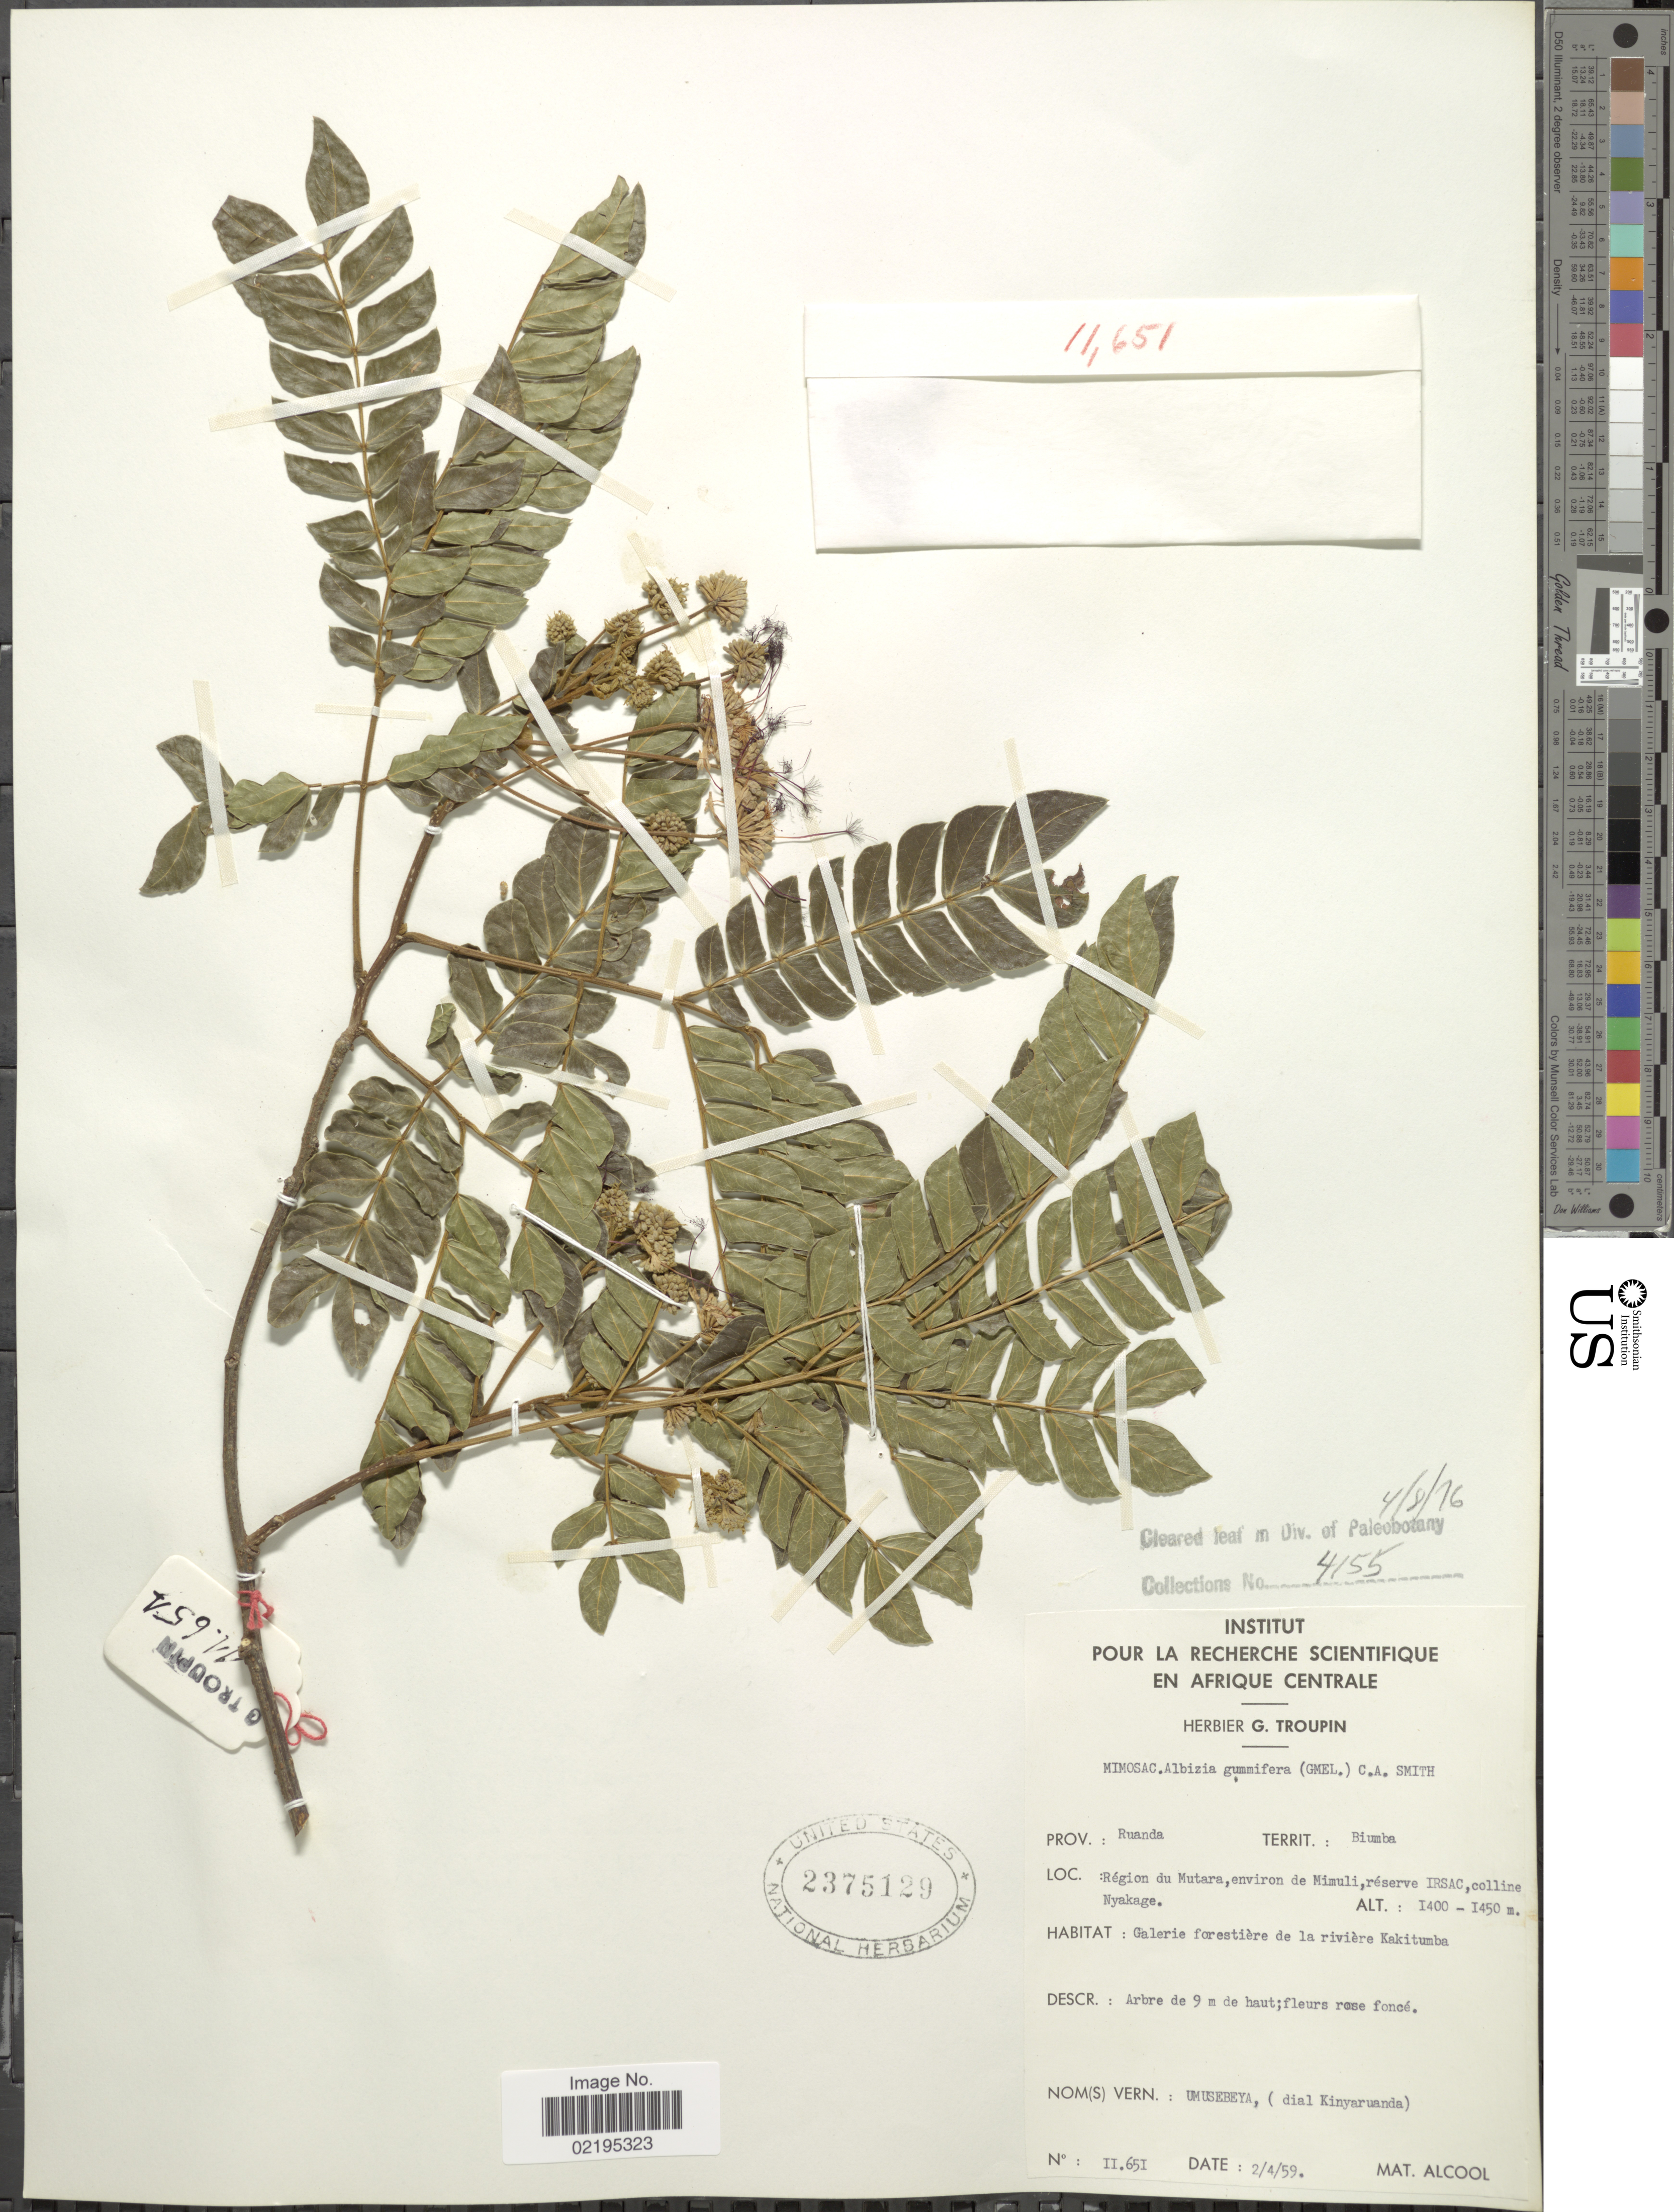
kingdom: Plantae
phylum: Tracheophyta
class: Magnoliopsida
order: Fabales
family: Fabaceae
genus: Albizia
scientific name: Albizia gummifera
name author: (J.F. Gmel.) C.A. Sm.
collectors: M. Alcool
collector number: II651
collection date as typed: Transcribed d/m/y: 2/4/59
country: Rwanda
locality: Prov. Ruanda, Territ. Biumba, Region du Mutara, environ de Mimuli, reserve Irsac, colline Gikandura, Galerie forestiere de la riviere Kakitumba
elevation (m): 1400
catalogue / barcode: US 2375129